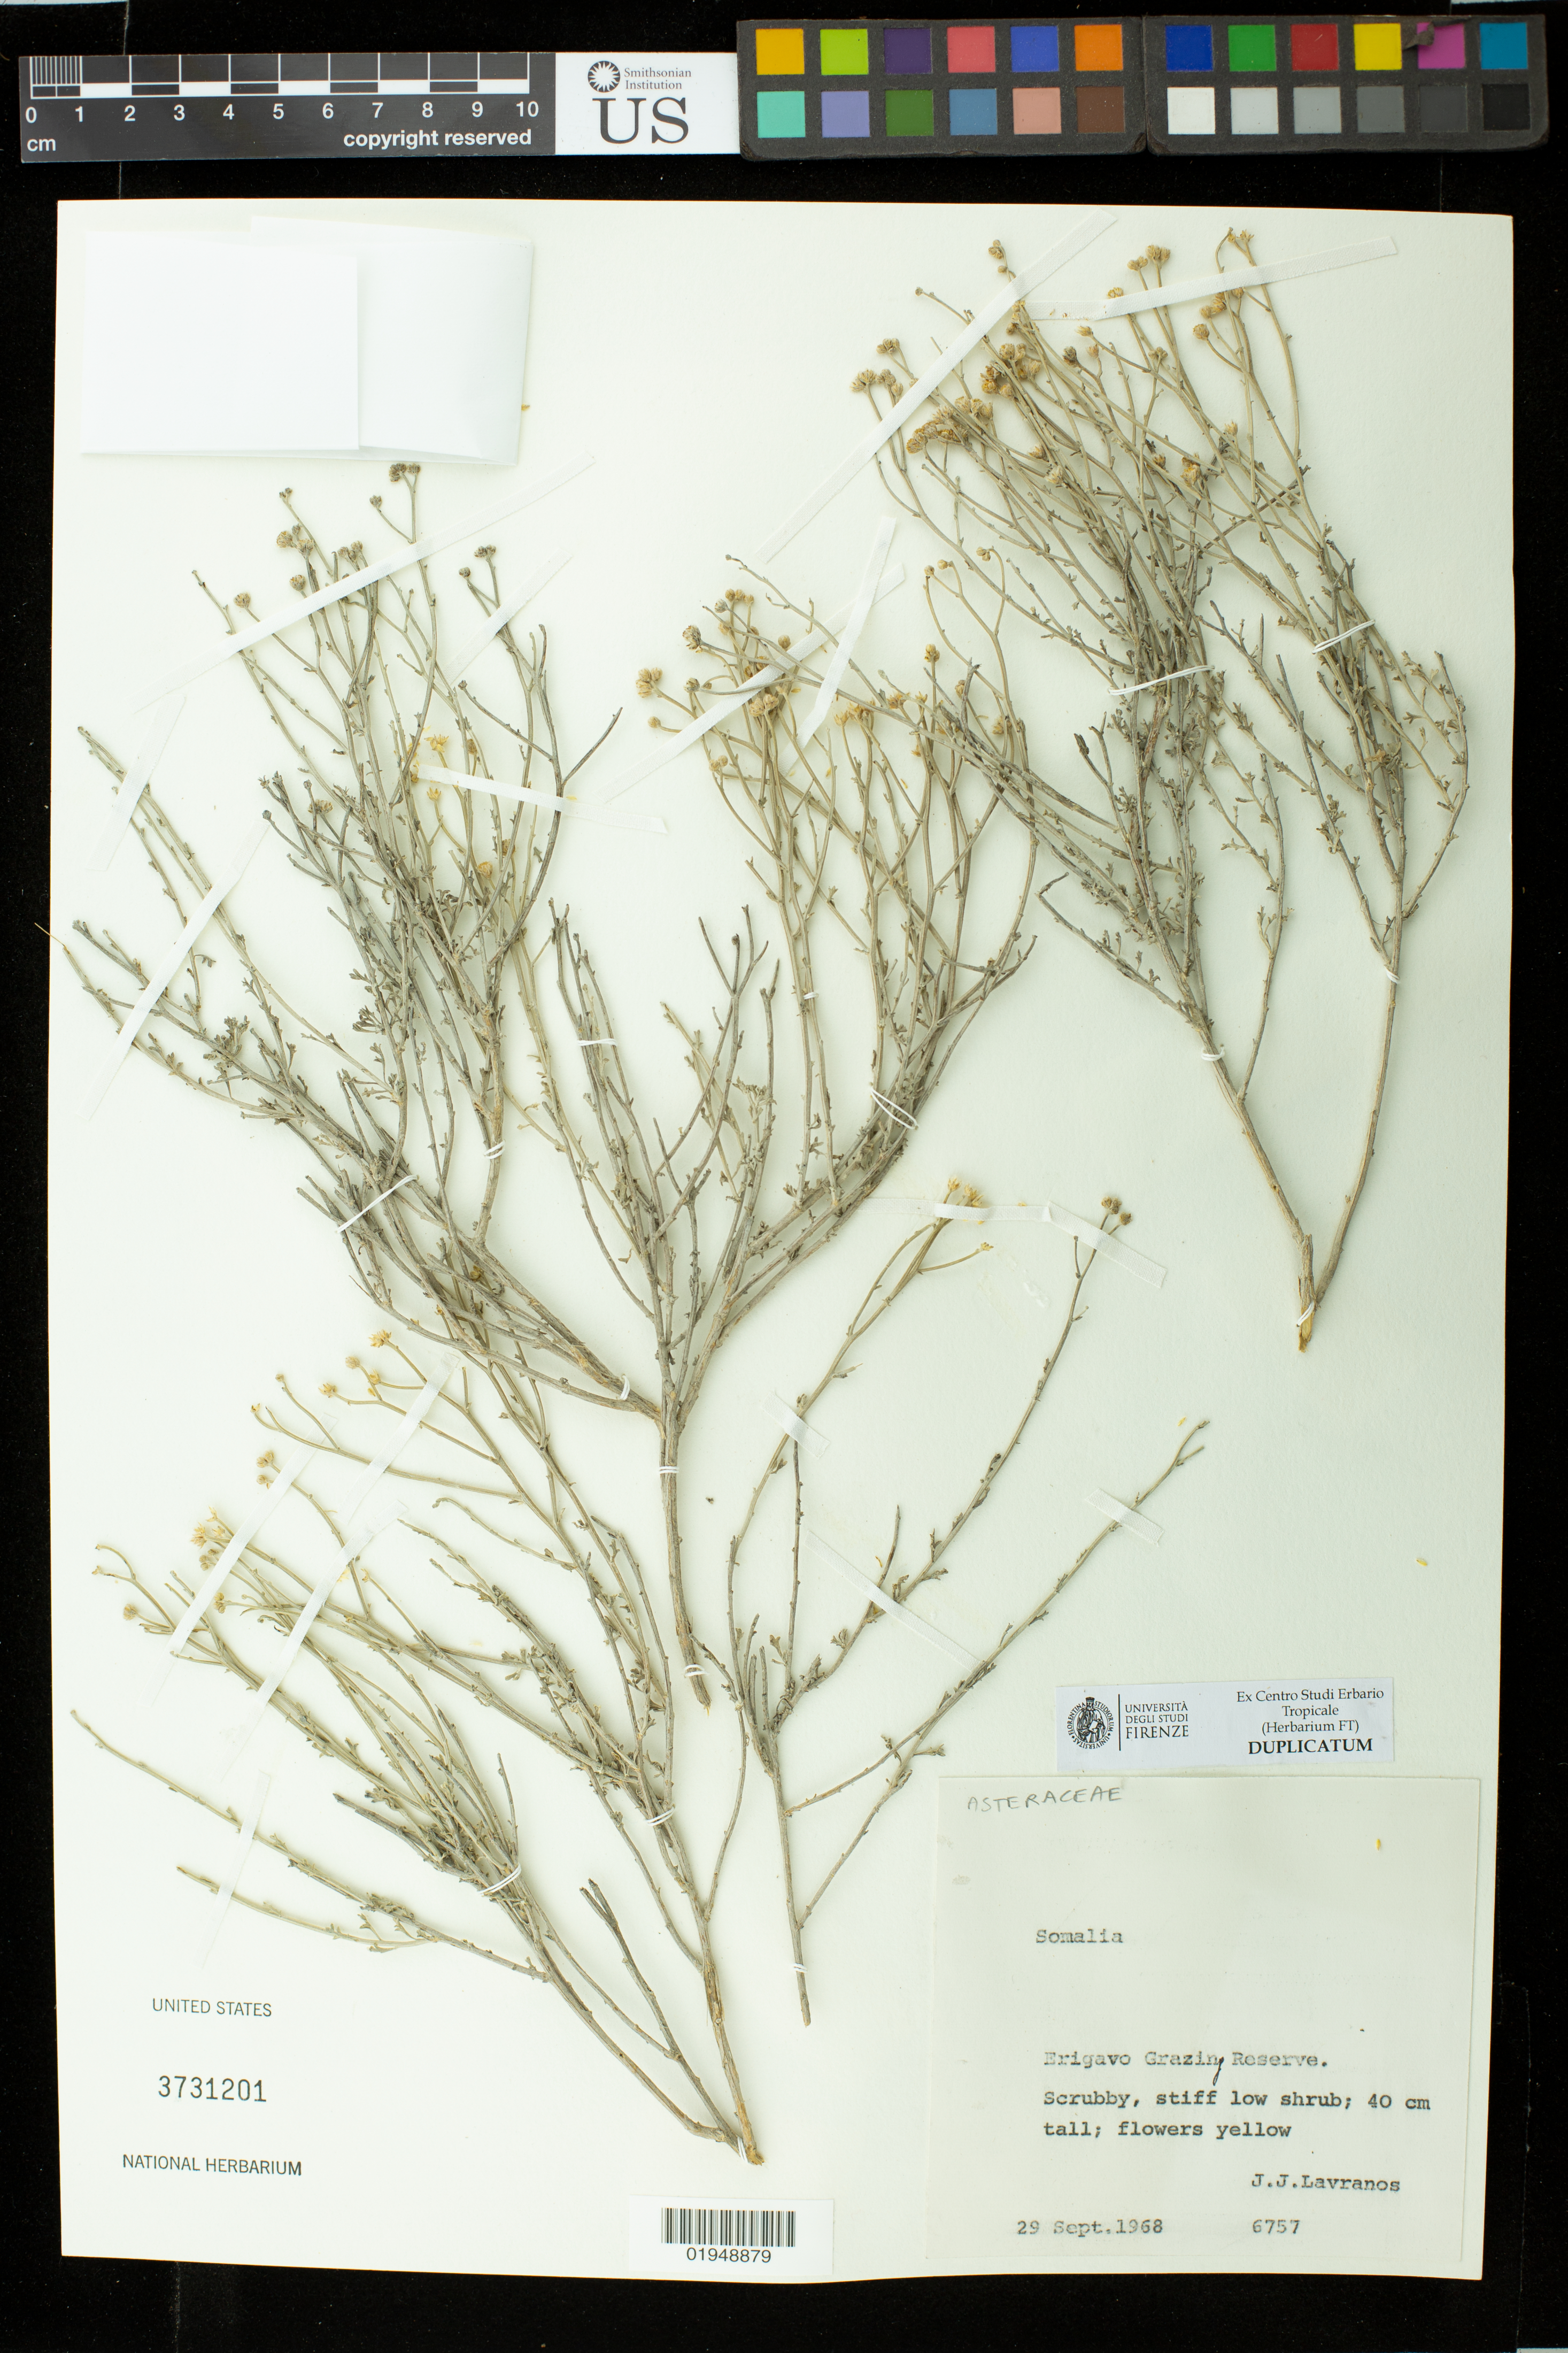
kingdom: Plantae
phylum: Tracheophyta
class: Magnoliopsida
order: Asterales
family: Asteraceae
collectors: J. Lavranos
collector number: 6757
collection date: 1968-09-29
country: Somalia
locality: Erigavo Grazing Reserve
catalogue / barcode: US 3731201